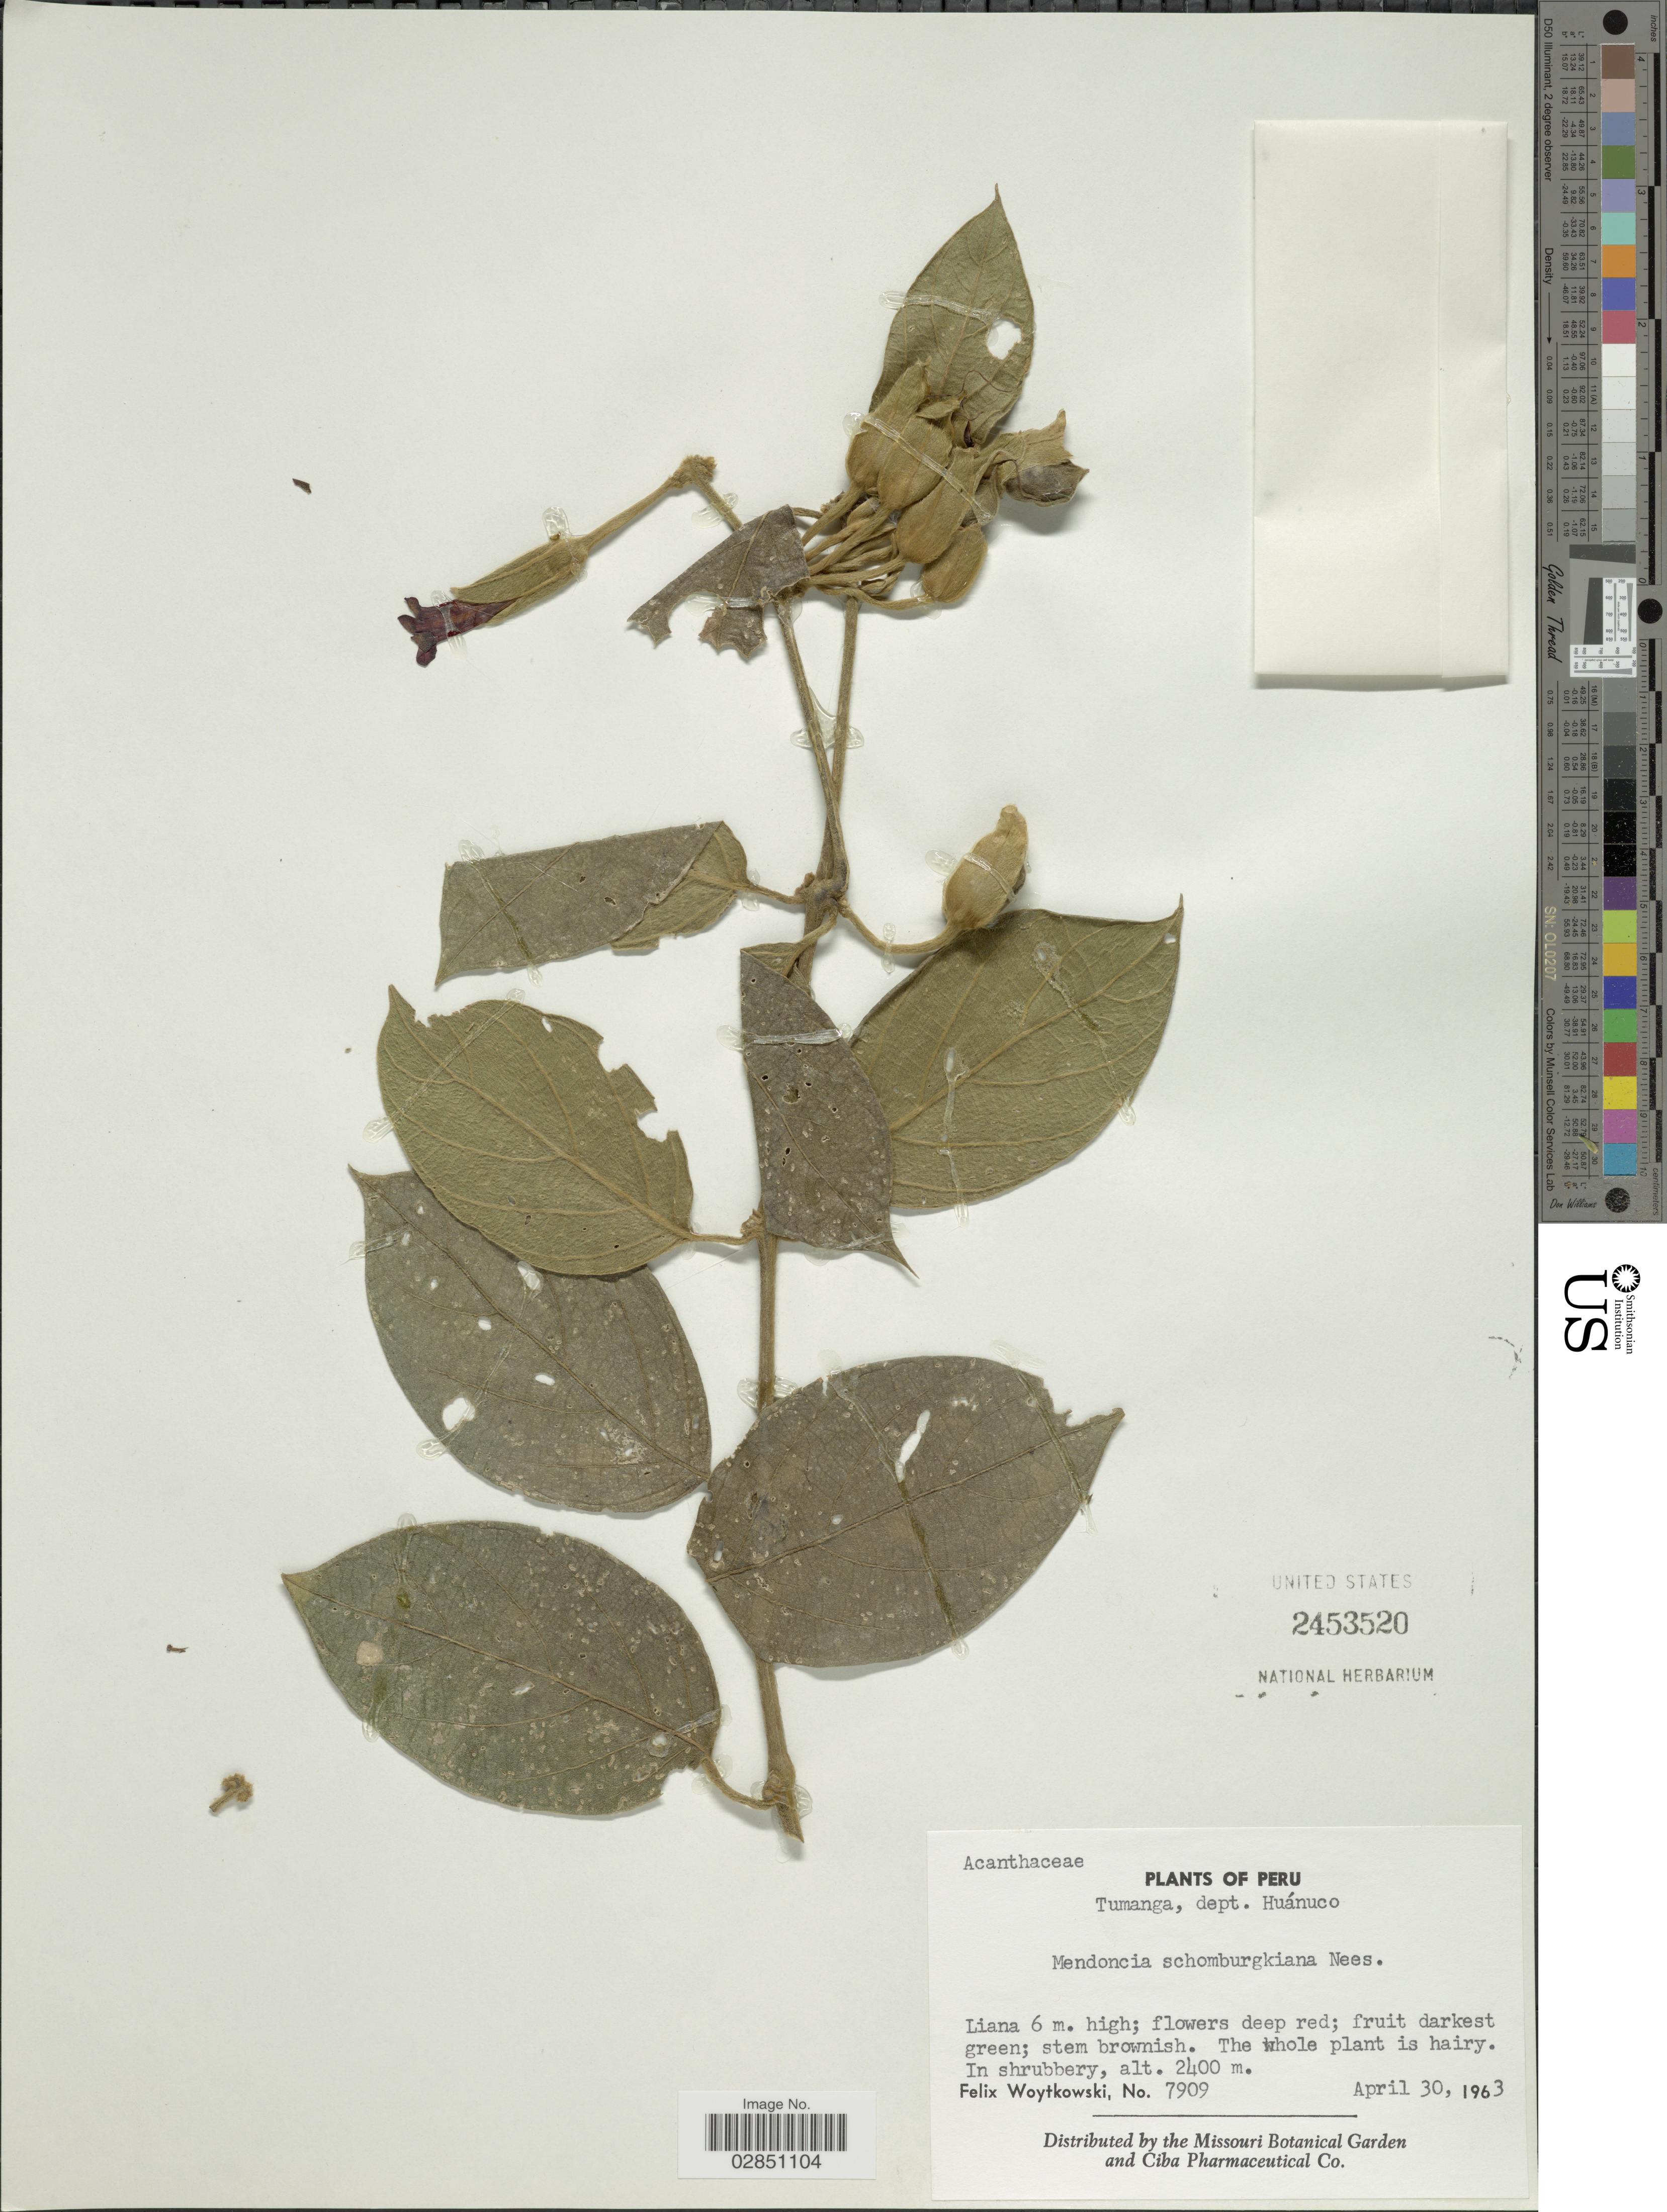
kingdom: Plantae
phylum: Tracheophyta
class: Magnoliopsida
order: Lamiales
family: Acanthaceae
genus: Mendoncia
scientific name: Mendoncia hoffmannseggiana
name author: Nees in DC.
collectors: F. Woytkowski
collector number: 7909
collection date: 1963-04-30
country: Peru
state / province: Huánuco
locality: Tumanga, Dept. Huánuco.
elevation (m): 2400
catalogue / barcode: US 2453520